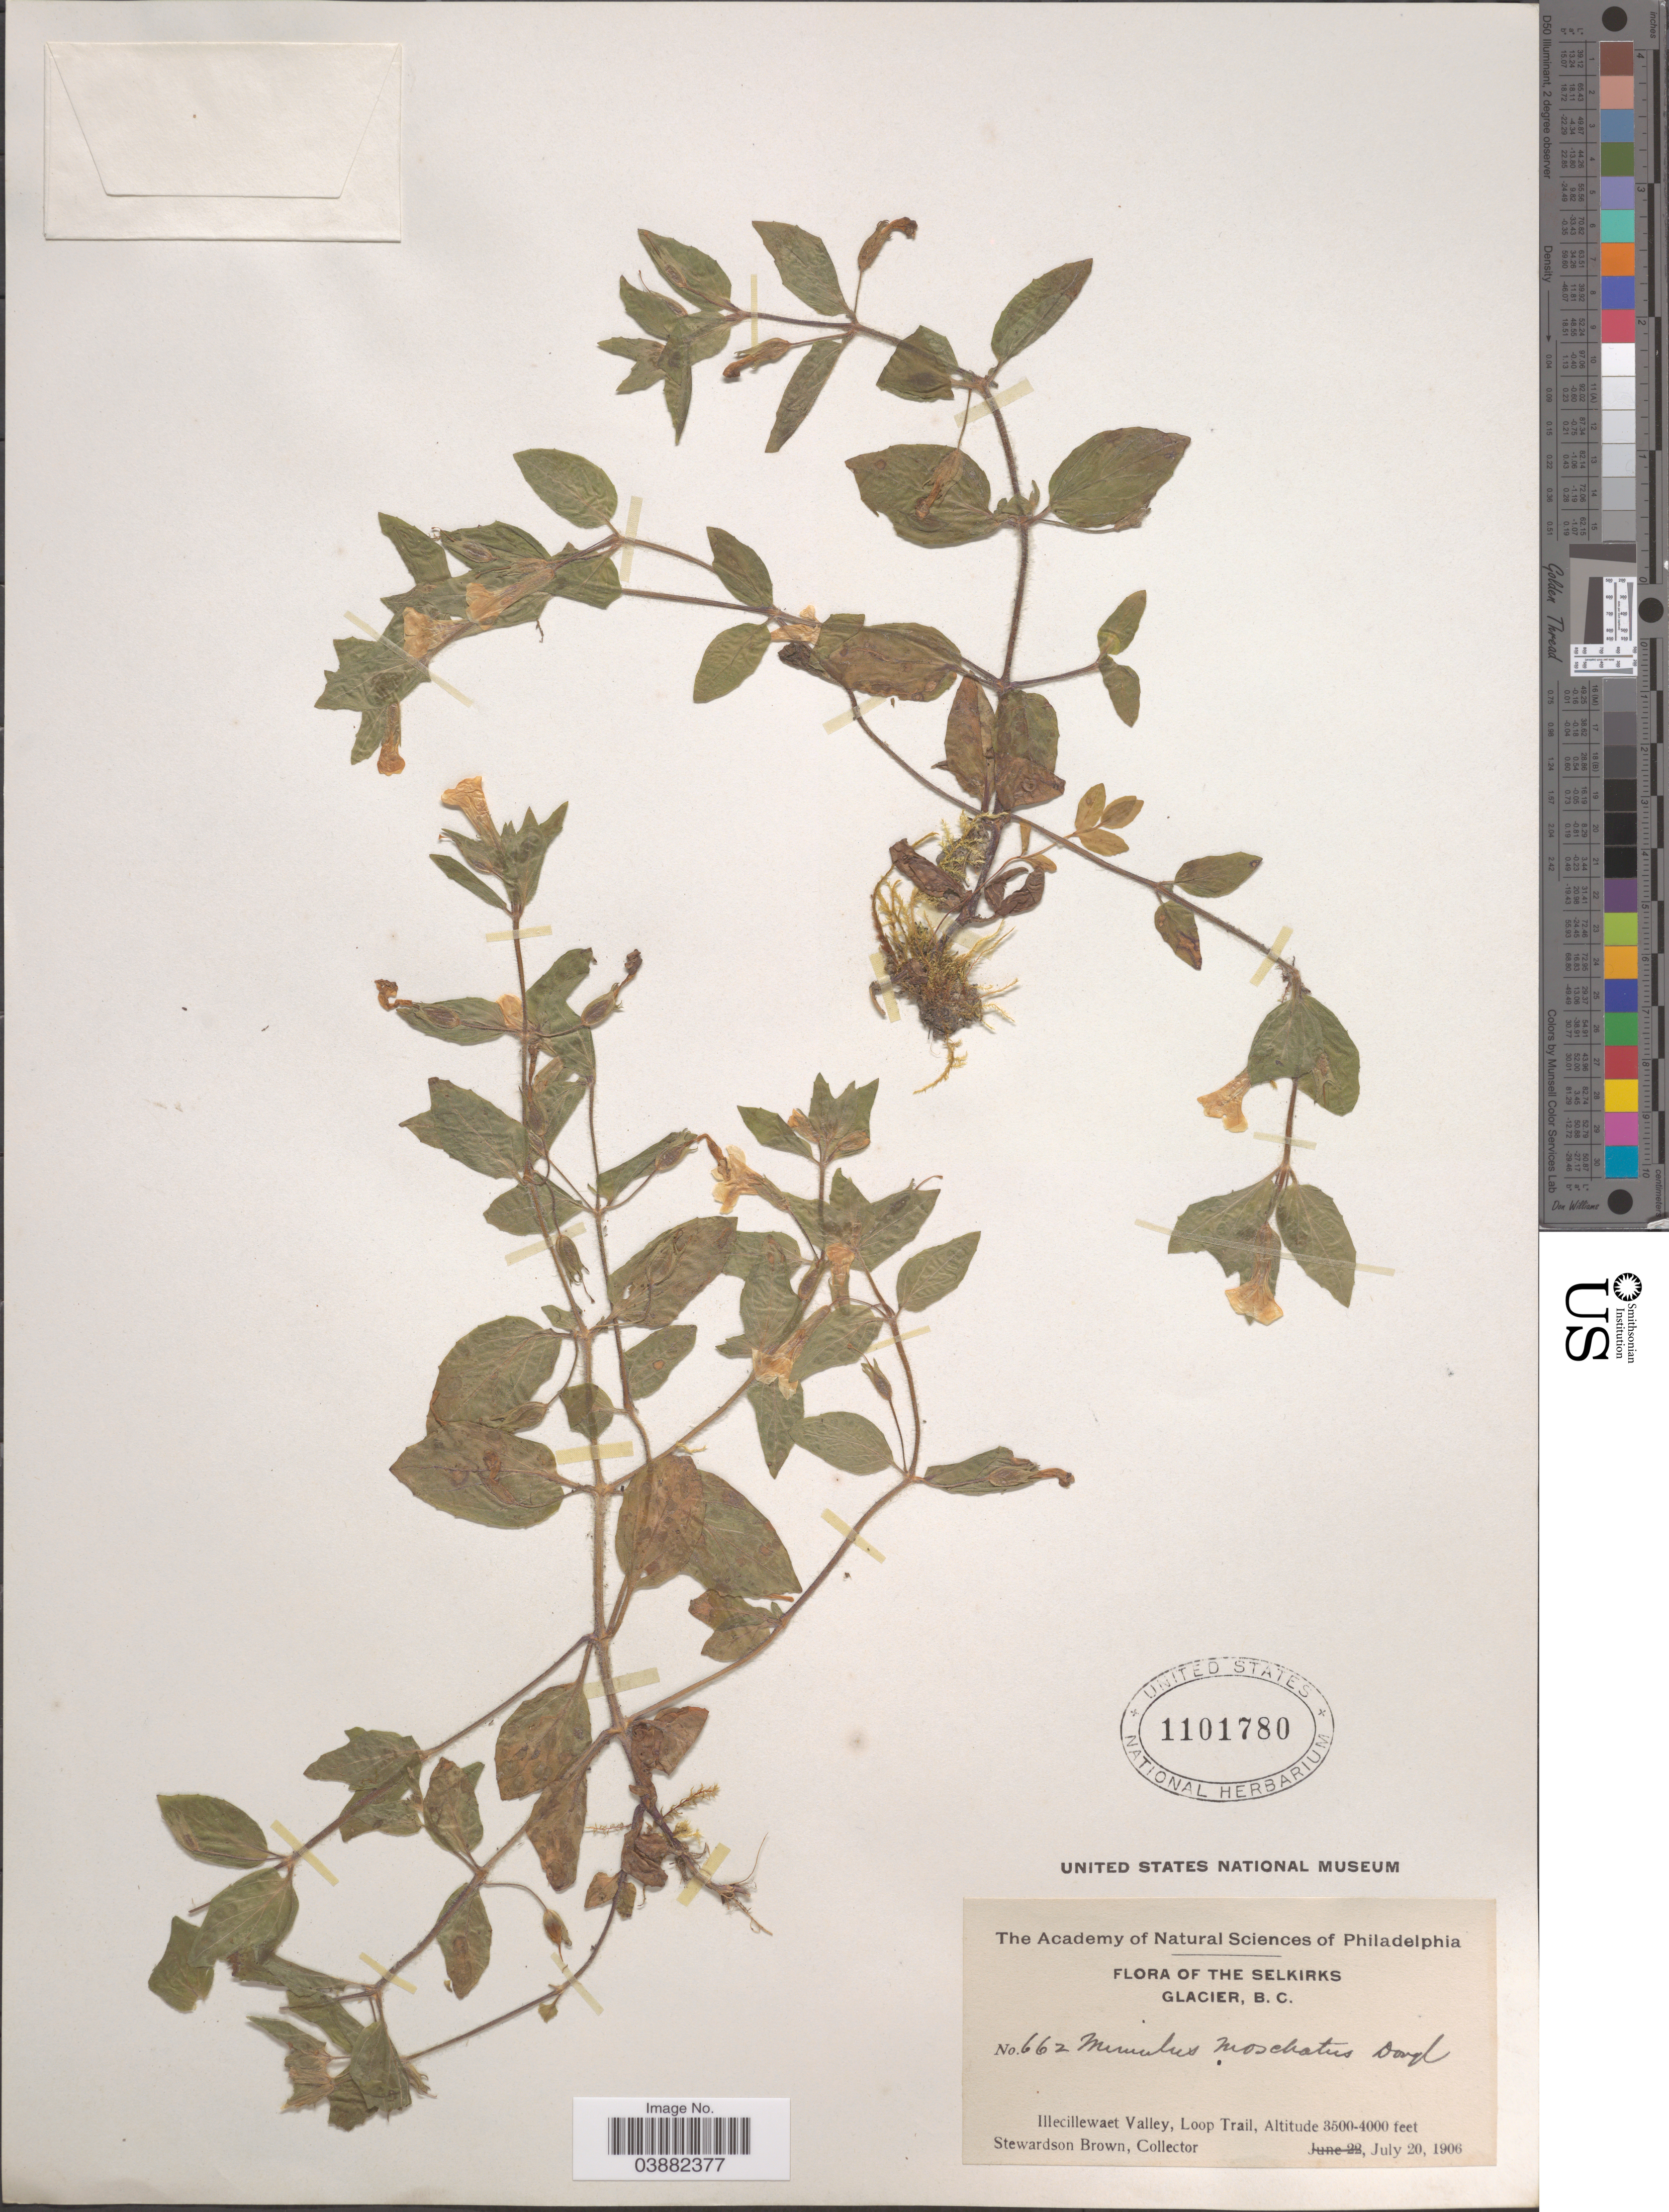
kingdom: Plantae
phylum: Tracheophyta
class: Magnoliopsida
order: Lamiales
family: Phrymaceae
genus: Mimulus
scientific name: Mimulus moschatus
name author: Douglas ex Lindl.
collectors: S. Brown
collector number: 662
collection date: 1906-07-20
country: Canada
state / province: British Columbia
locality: The Selkirks. Illecillewaet Valley, Loop Trail.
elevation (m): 1067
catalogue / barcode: US 1101780